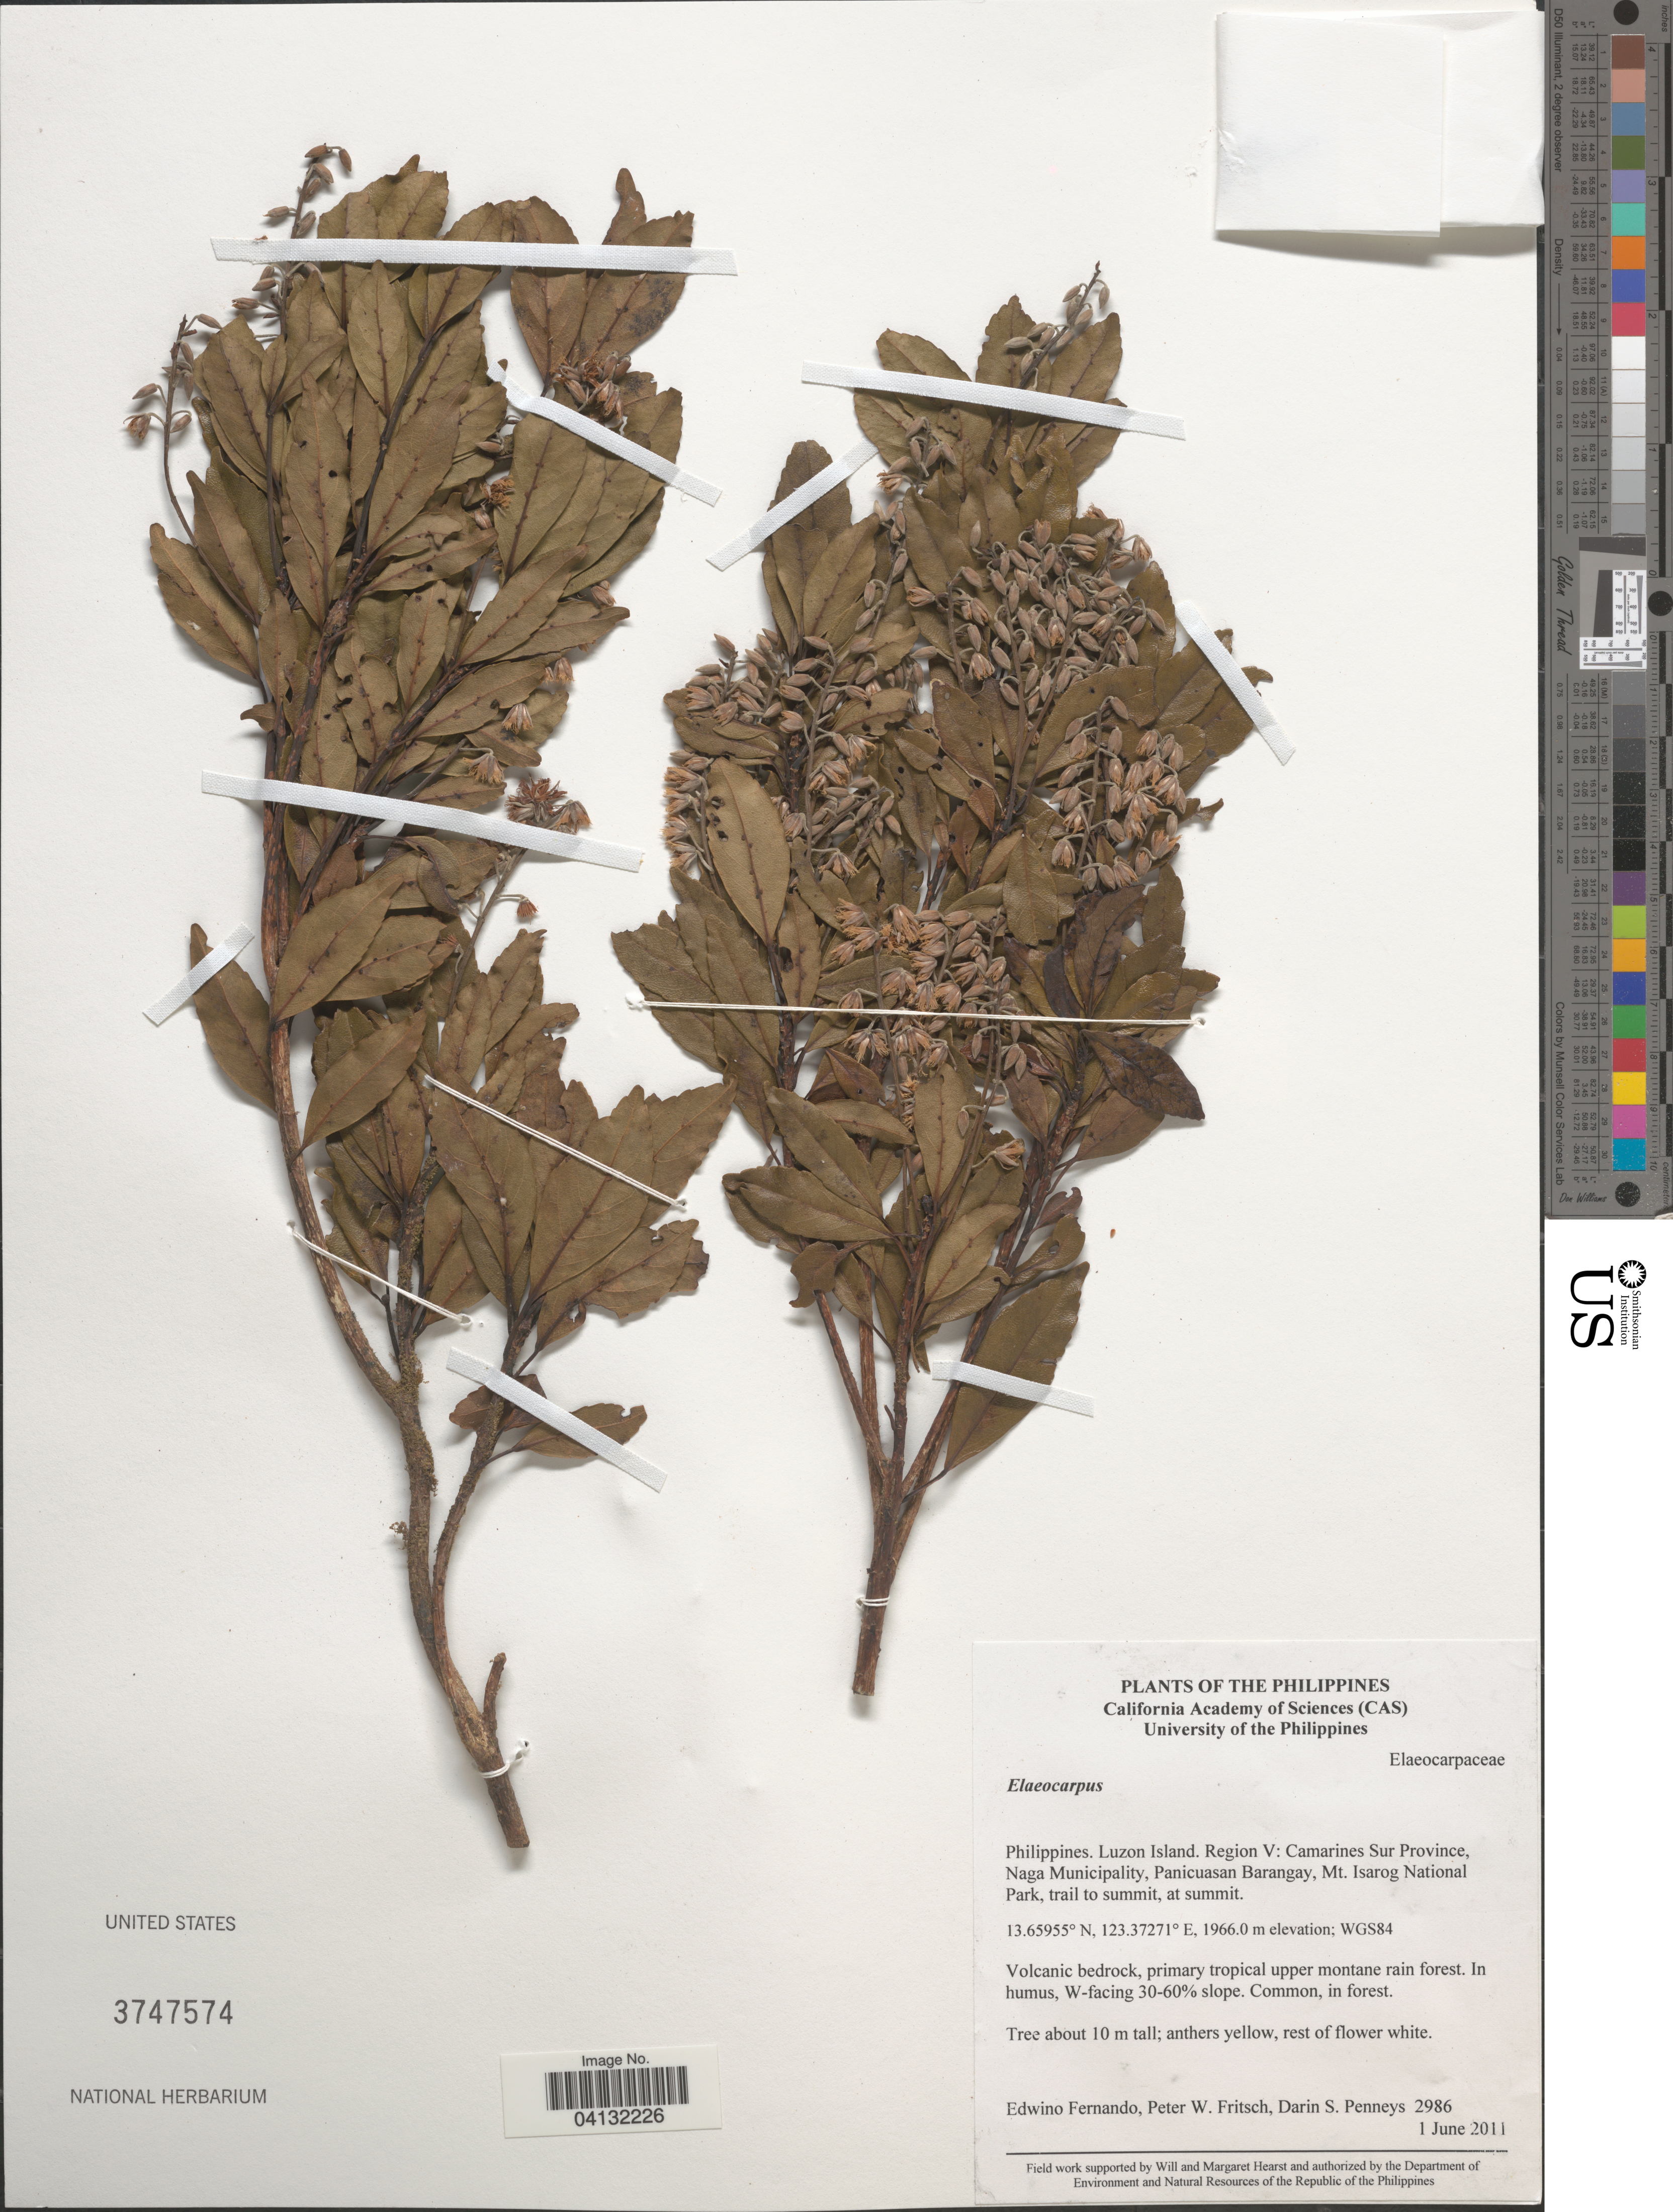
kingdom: Plantae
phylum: Tracheophyta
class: Magnoliopsida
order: Oxalidales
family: Elaeocarpaceae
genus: Elaeocarpus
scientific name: Elaeocarpus sp.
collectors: E. S. Fernando, P. W. Fritsch & D. S. Penneys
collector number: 2986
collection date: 2011-06-01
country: Philippines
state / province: Bicol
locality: Luzon Island. Region V: Camarines Sur Province, Naga Municipality, Panicuasan Barangay, Mt. Isarog National Park, trail to summit, at summit. WGS84. W-facing 30-60% slope.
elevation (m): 1966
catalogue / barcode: US 3747574